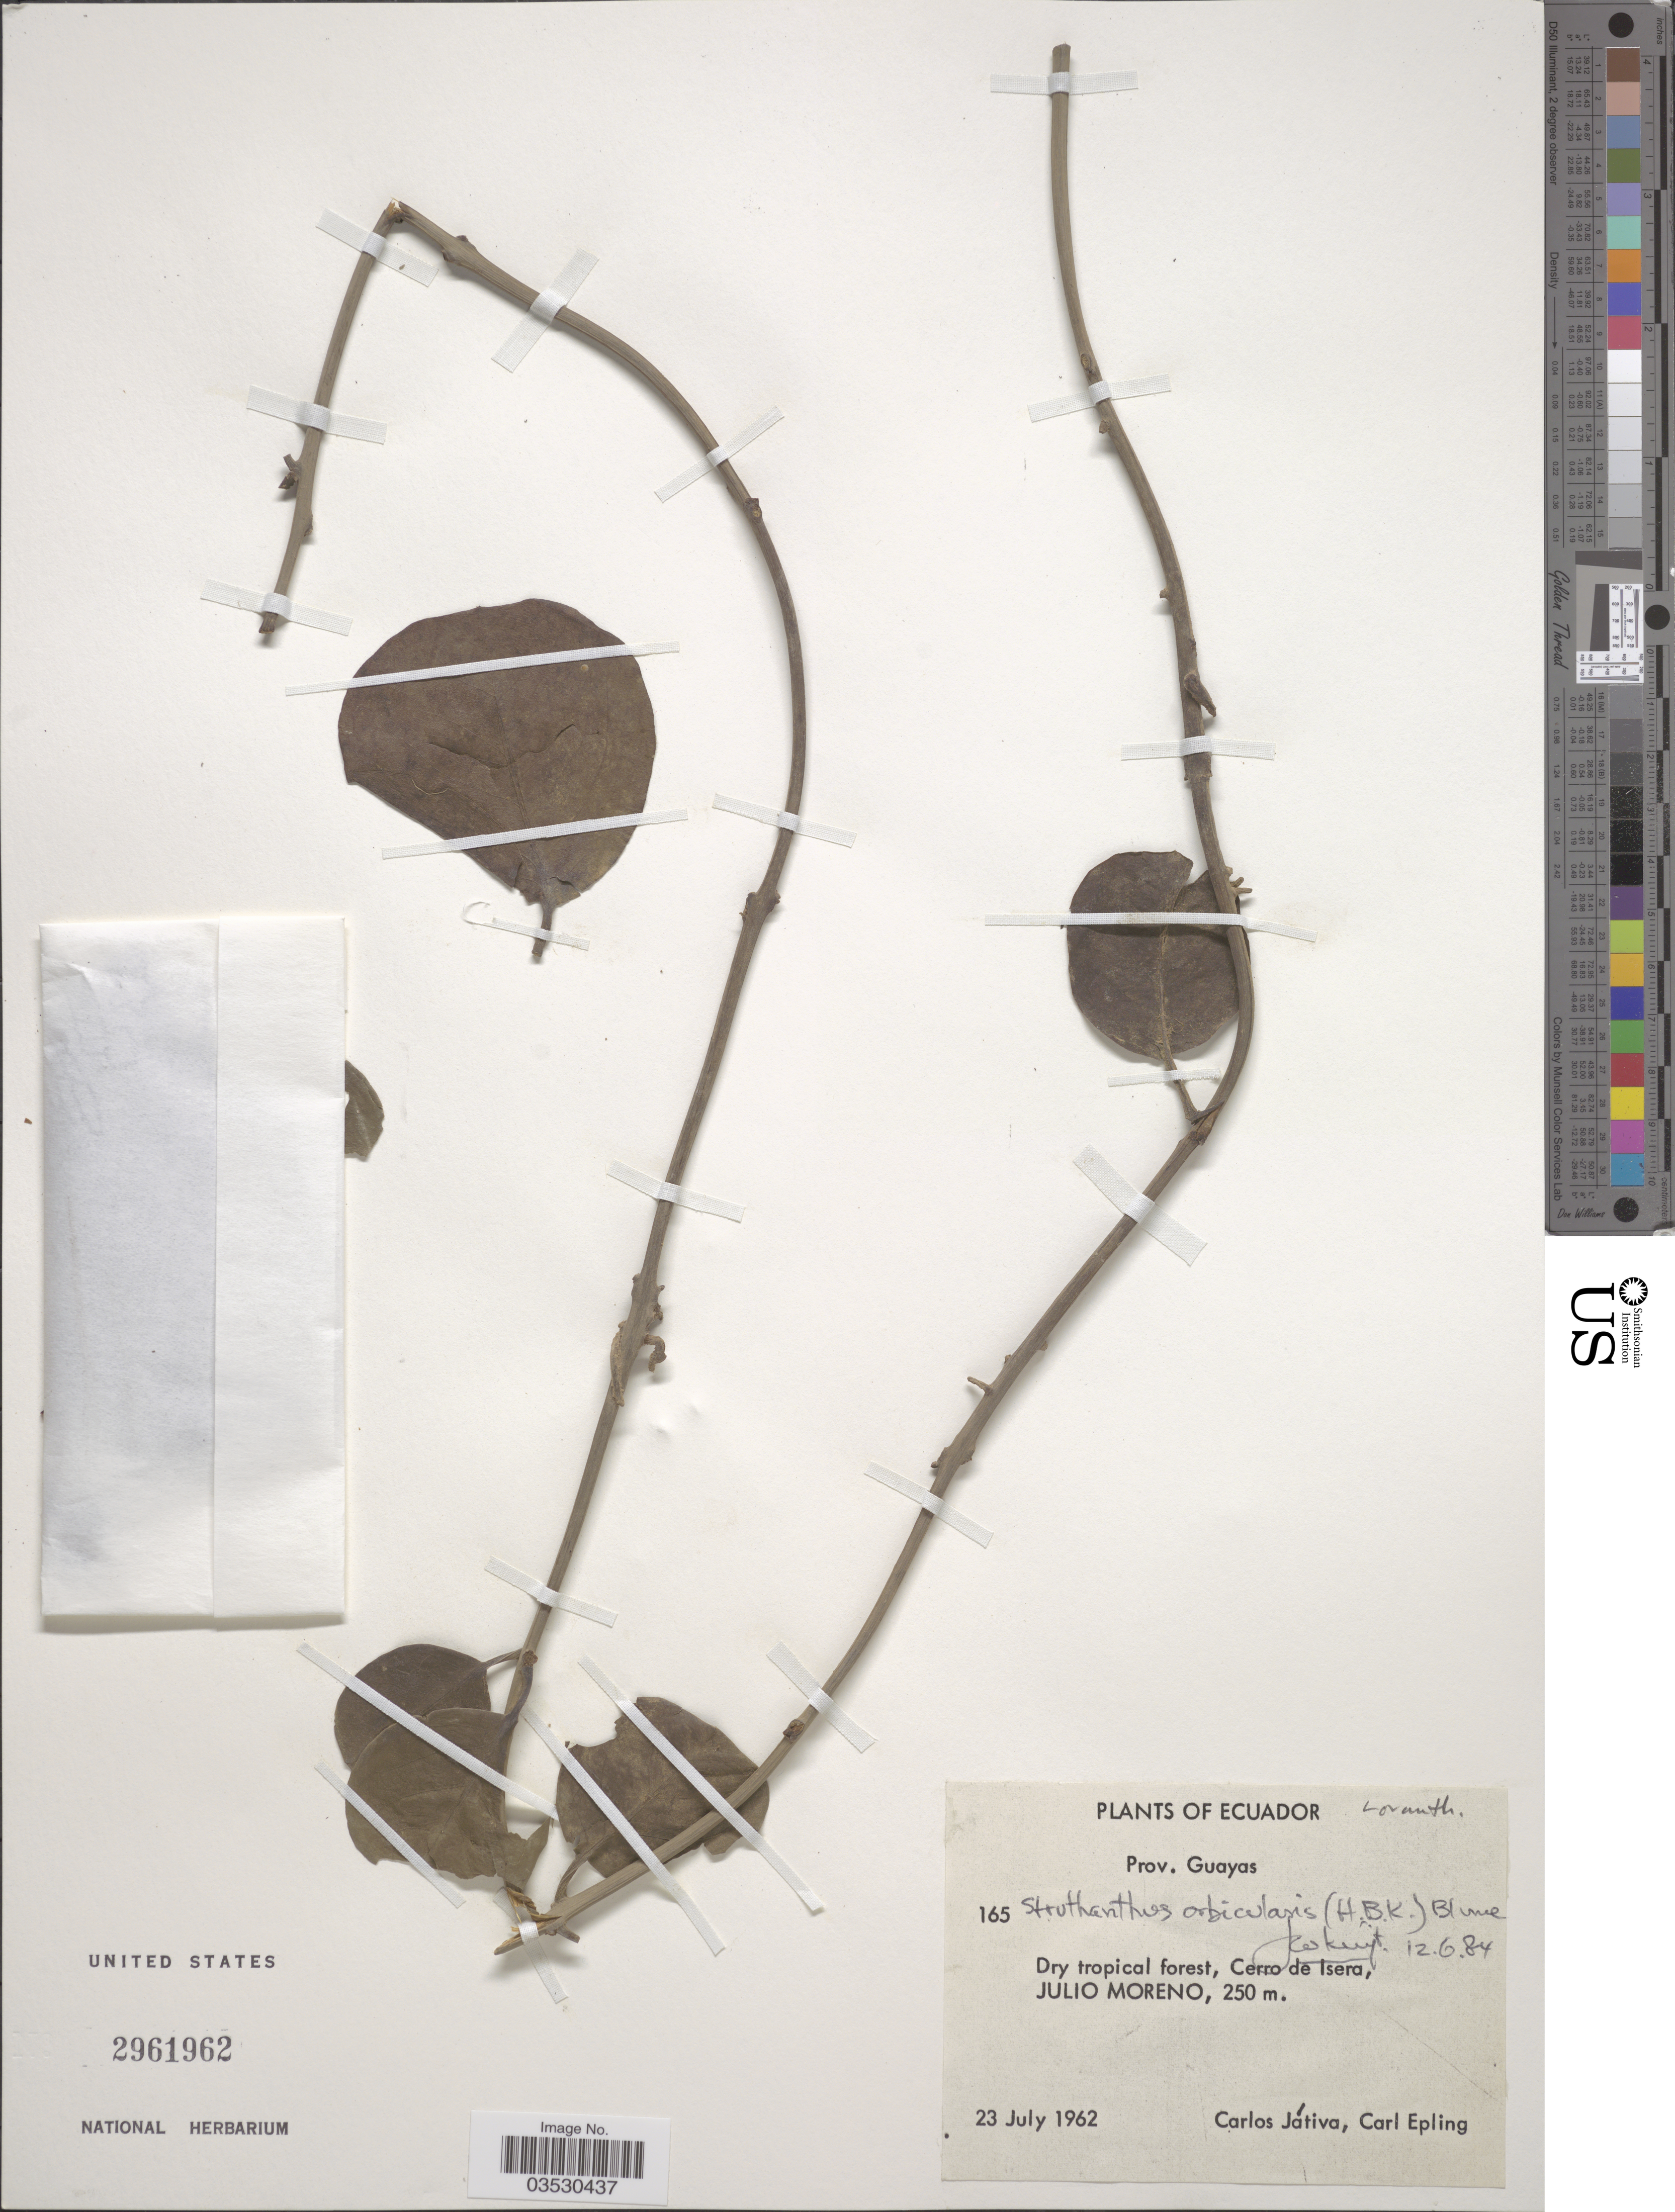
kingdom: Plantae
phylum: Tracheophyta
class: Magnoliopsida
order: Santalales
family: Loranthaceae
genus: Struthanthus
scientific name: Struthanthus orbicularis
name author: (Kunth) Blume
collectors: C. D. Játiva & C. C. Epling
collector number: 165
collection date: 1962-07-23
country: Ecuador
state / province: Guayas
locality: Dry tropical forest, Cerro de Isera, Julio Moreno.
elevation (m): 250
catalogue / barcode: US 2961962